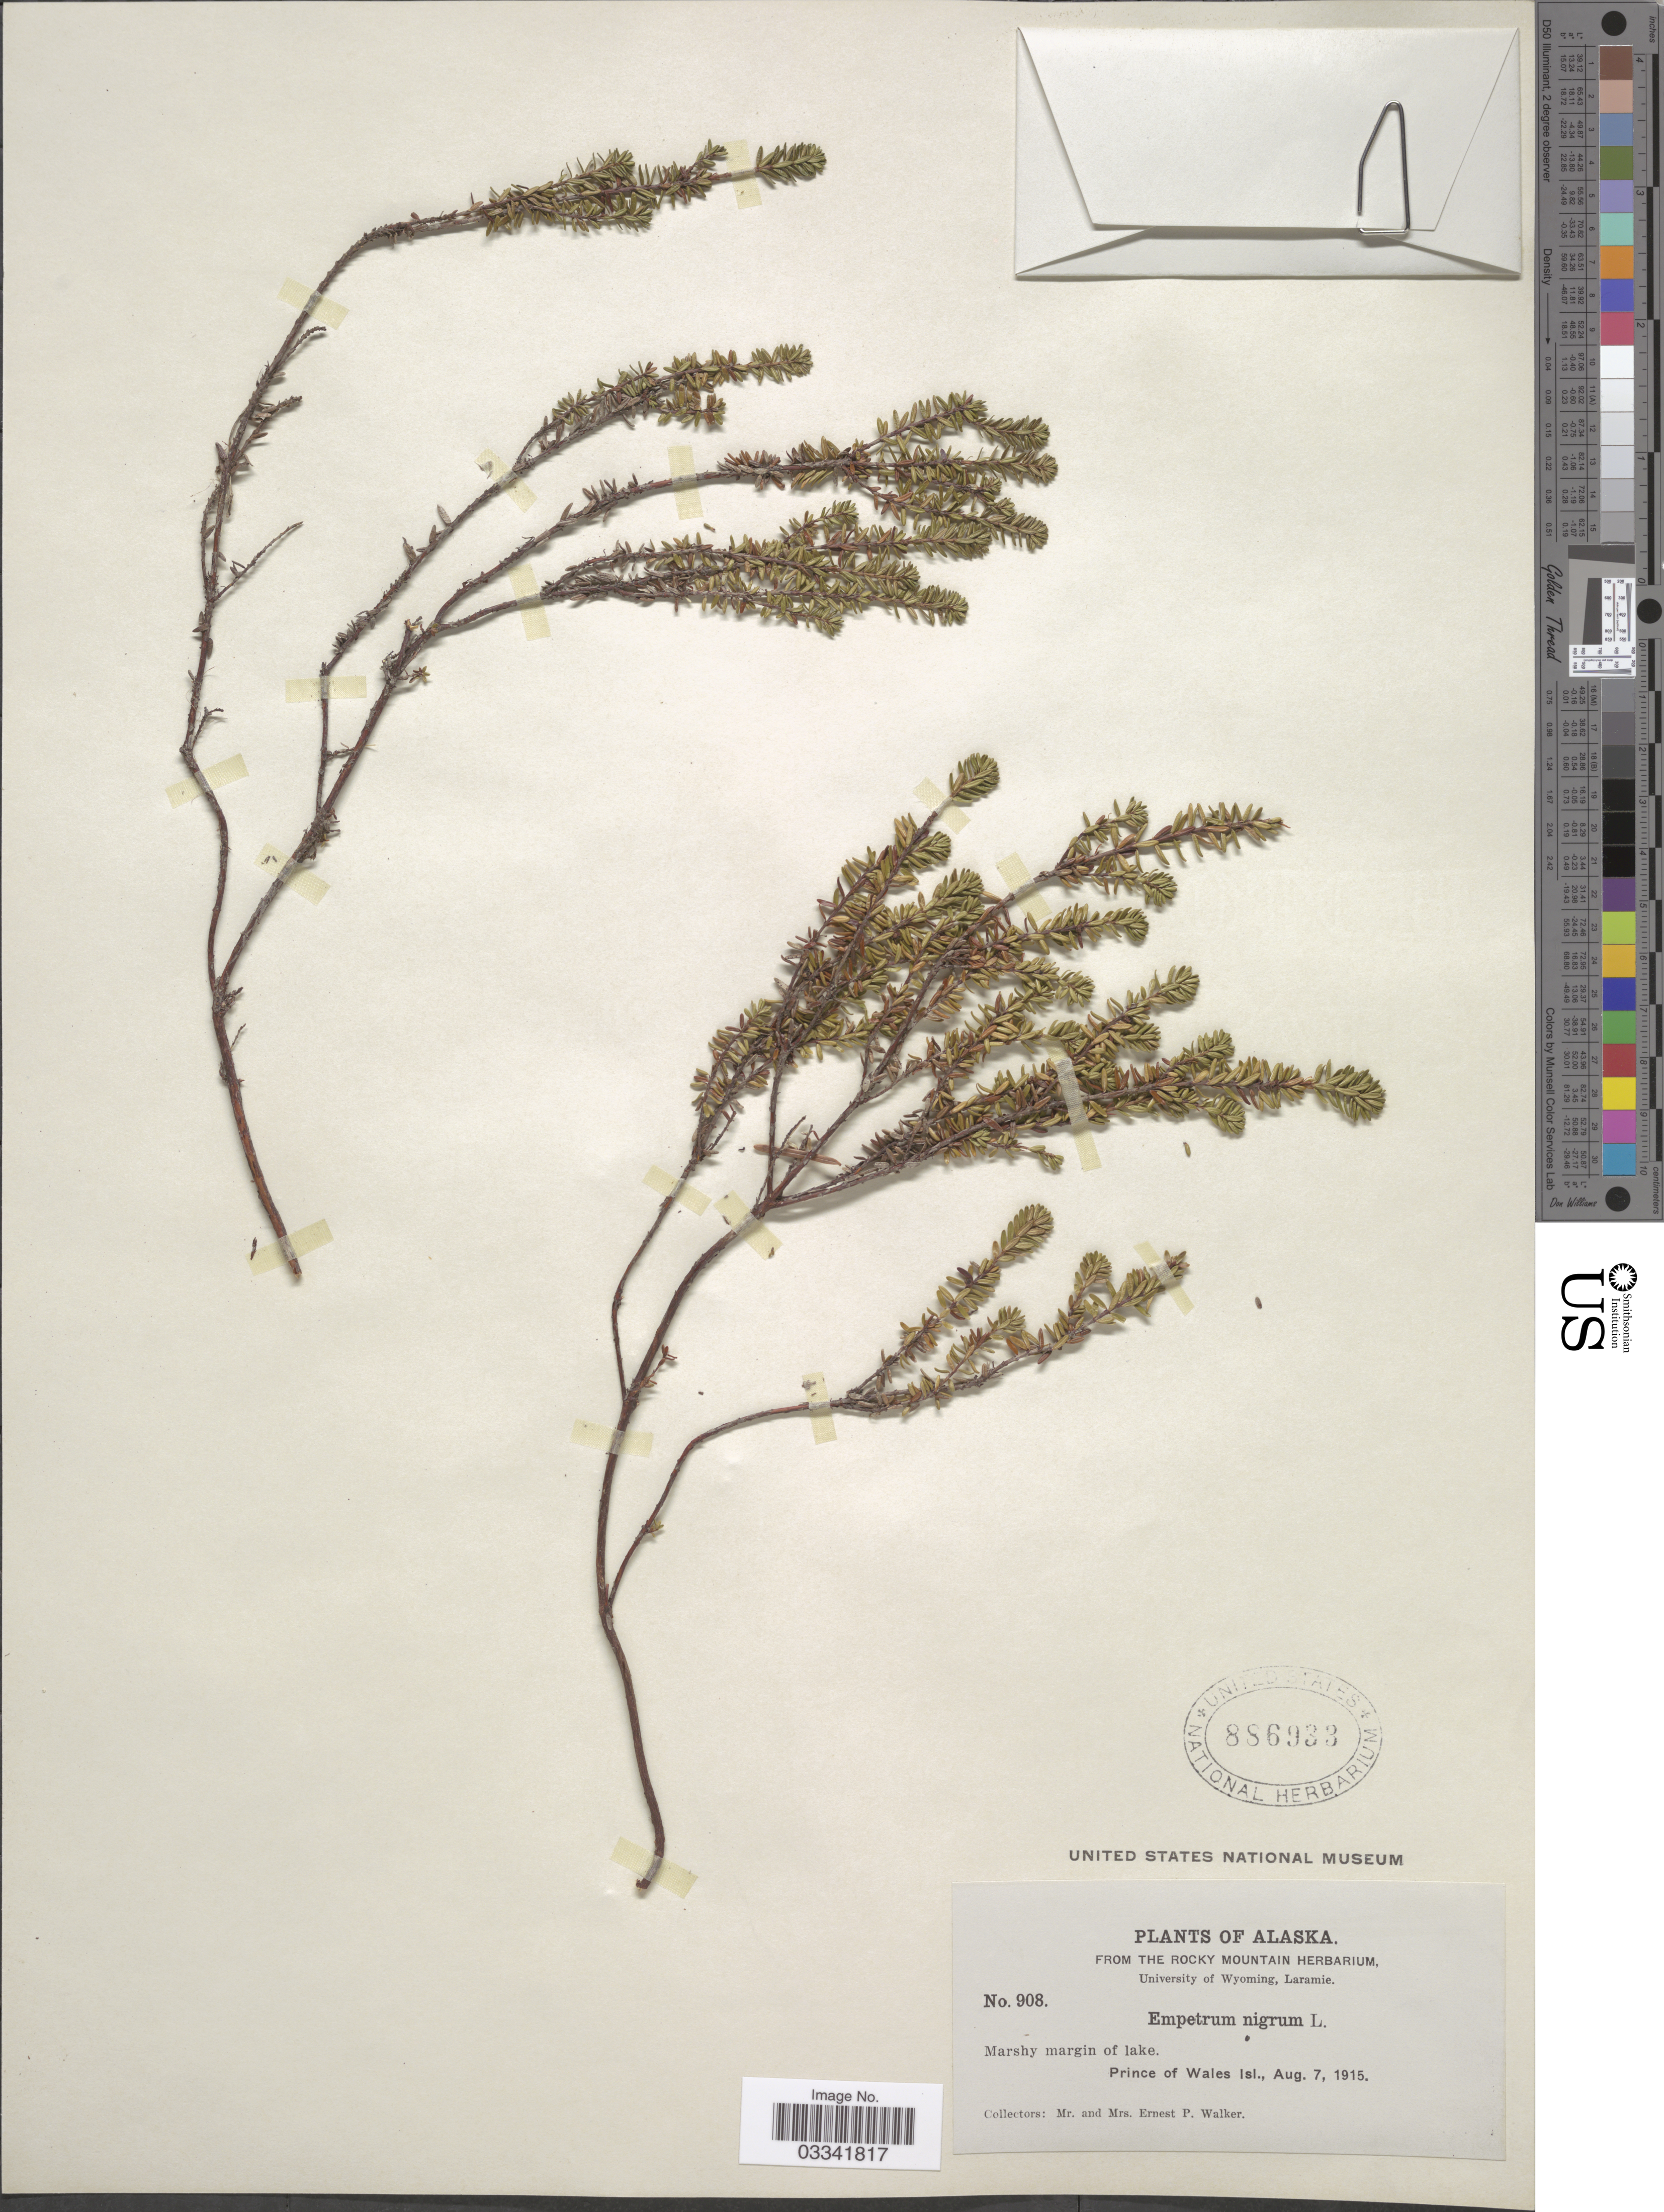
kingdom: Plantae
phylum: Tracheophyta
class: Magnoliopsida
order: Ericales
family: Ericaceae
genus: Empetrum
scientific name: Empetrum nigrum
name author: L.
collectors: E. P. Walker & E. Walker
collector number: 908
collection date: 1915-08-07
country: United States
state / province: Alaska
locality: Prince of Wales Isl.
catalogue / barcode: US 886933